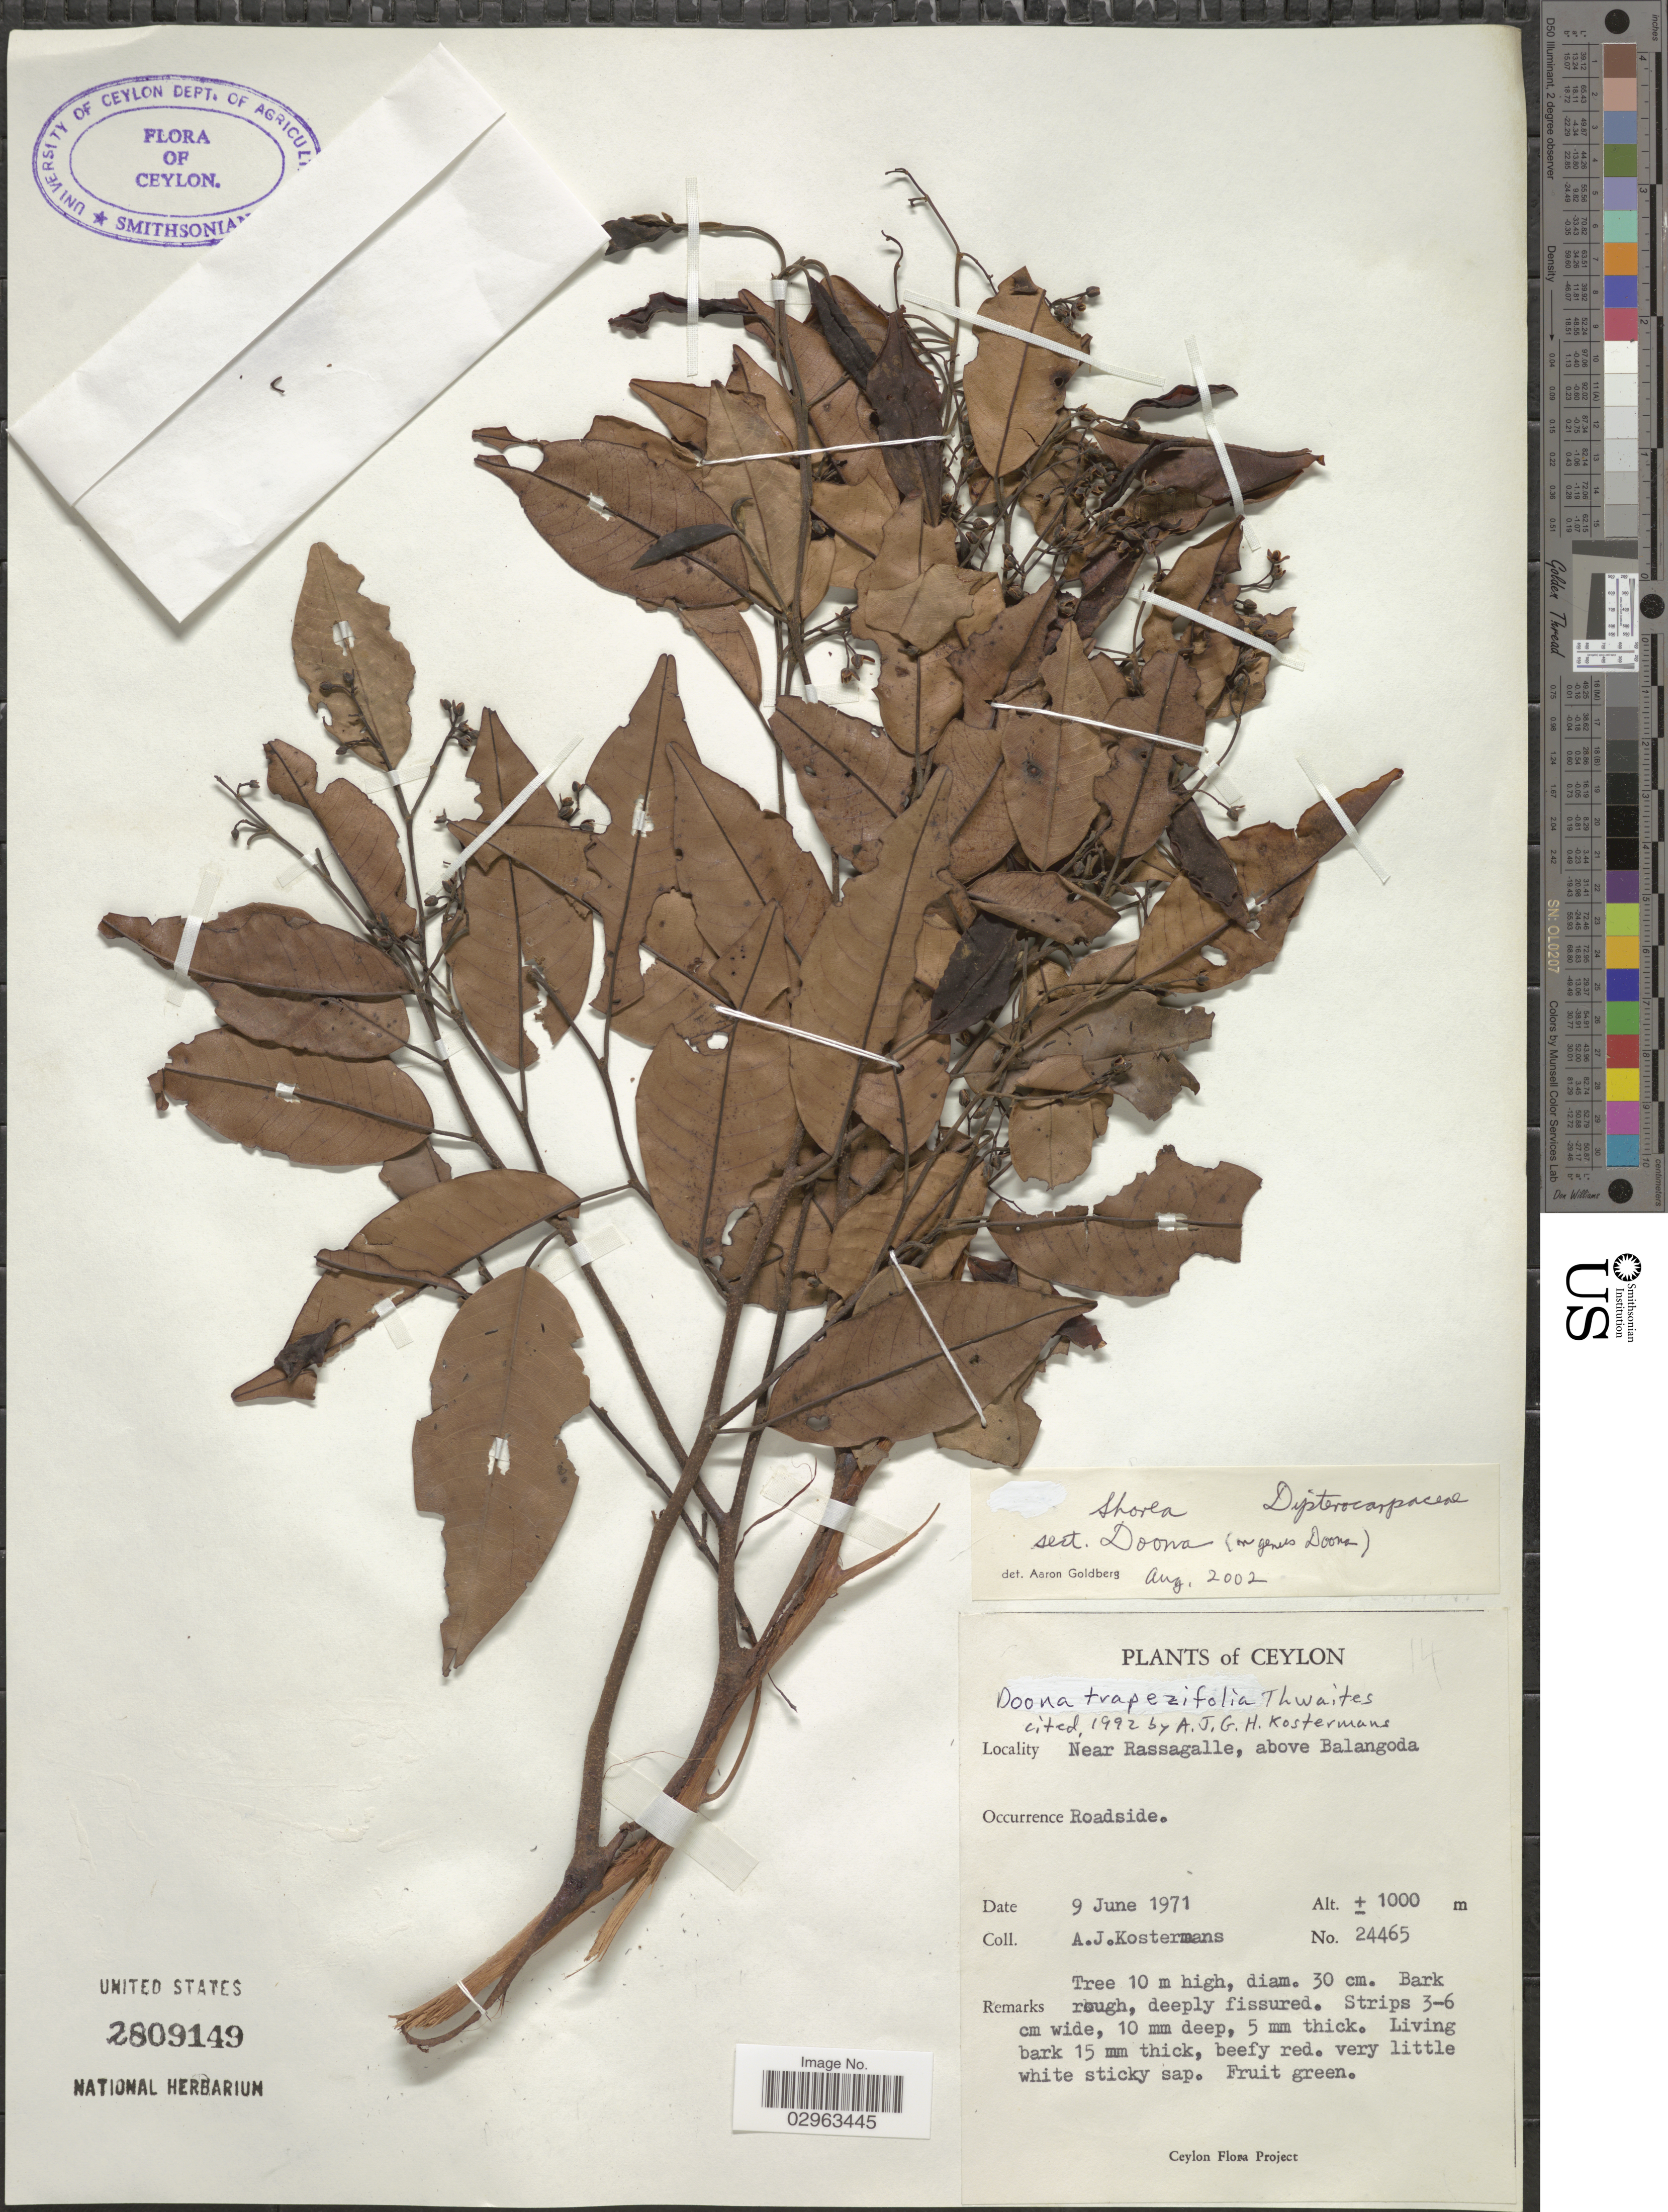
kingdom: Plantae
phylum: Tracheophyta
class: Magnoliopsida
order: Malvales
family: Dipterocarpaceae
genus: Doona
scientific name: Doona trapezifolia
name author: Thwaites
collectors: A. J. G. Kostermans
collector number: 24465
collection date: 1971-06-09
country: Sri Lanka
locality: Ceylon. Near Rassagalle, above Balangoda. Roadside.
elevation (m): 1000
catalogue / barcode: US 2809149